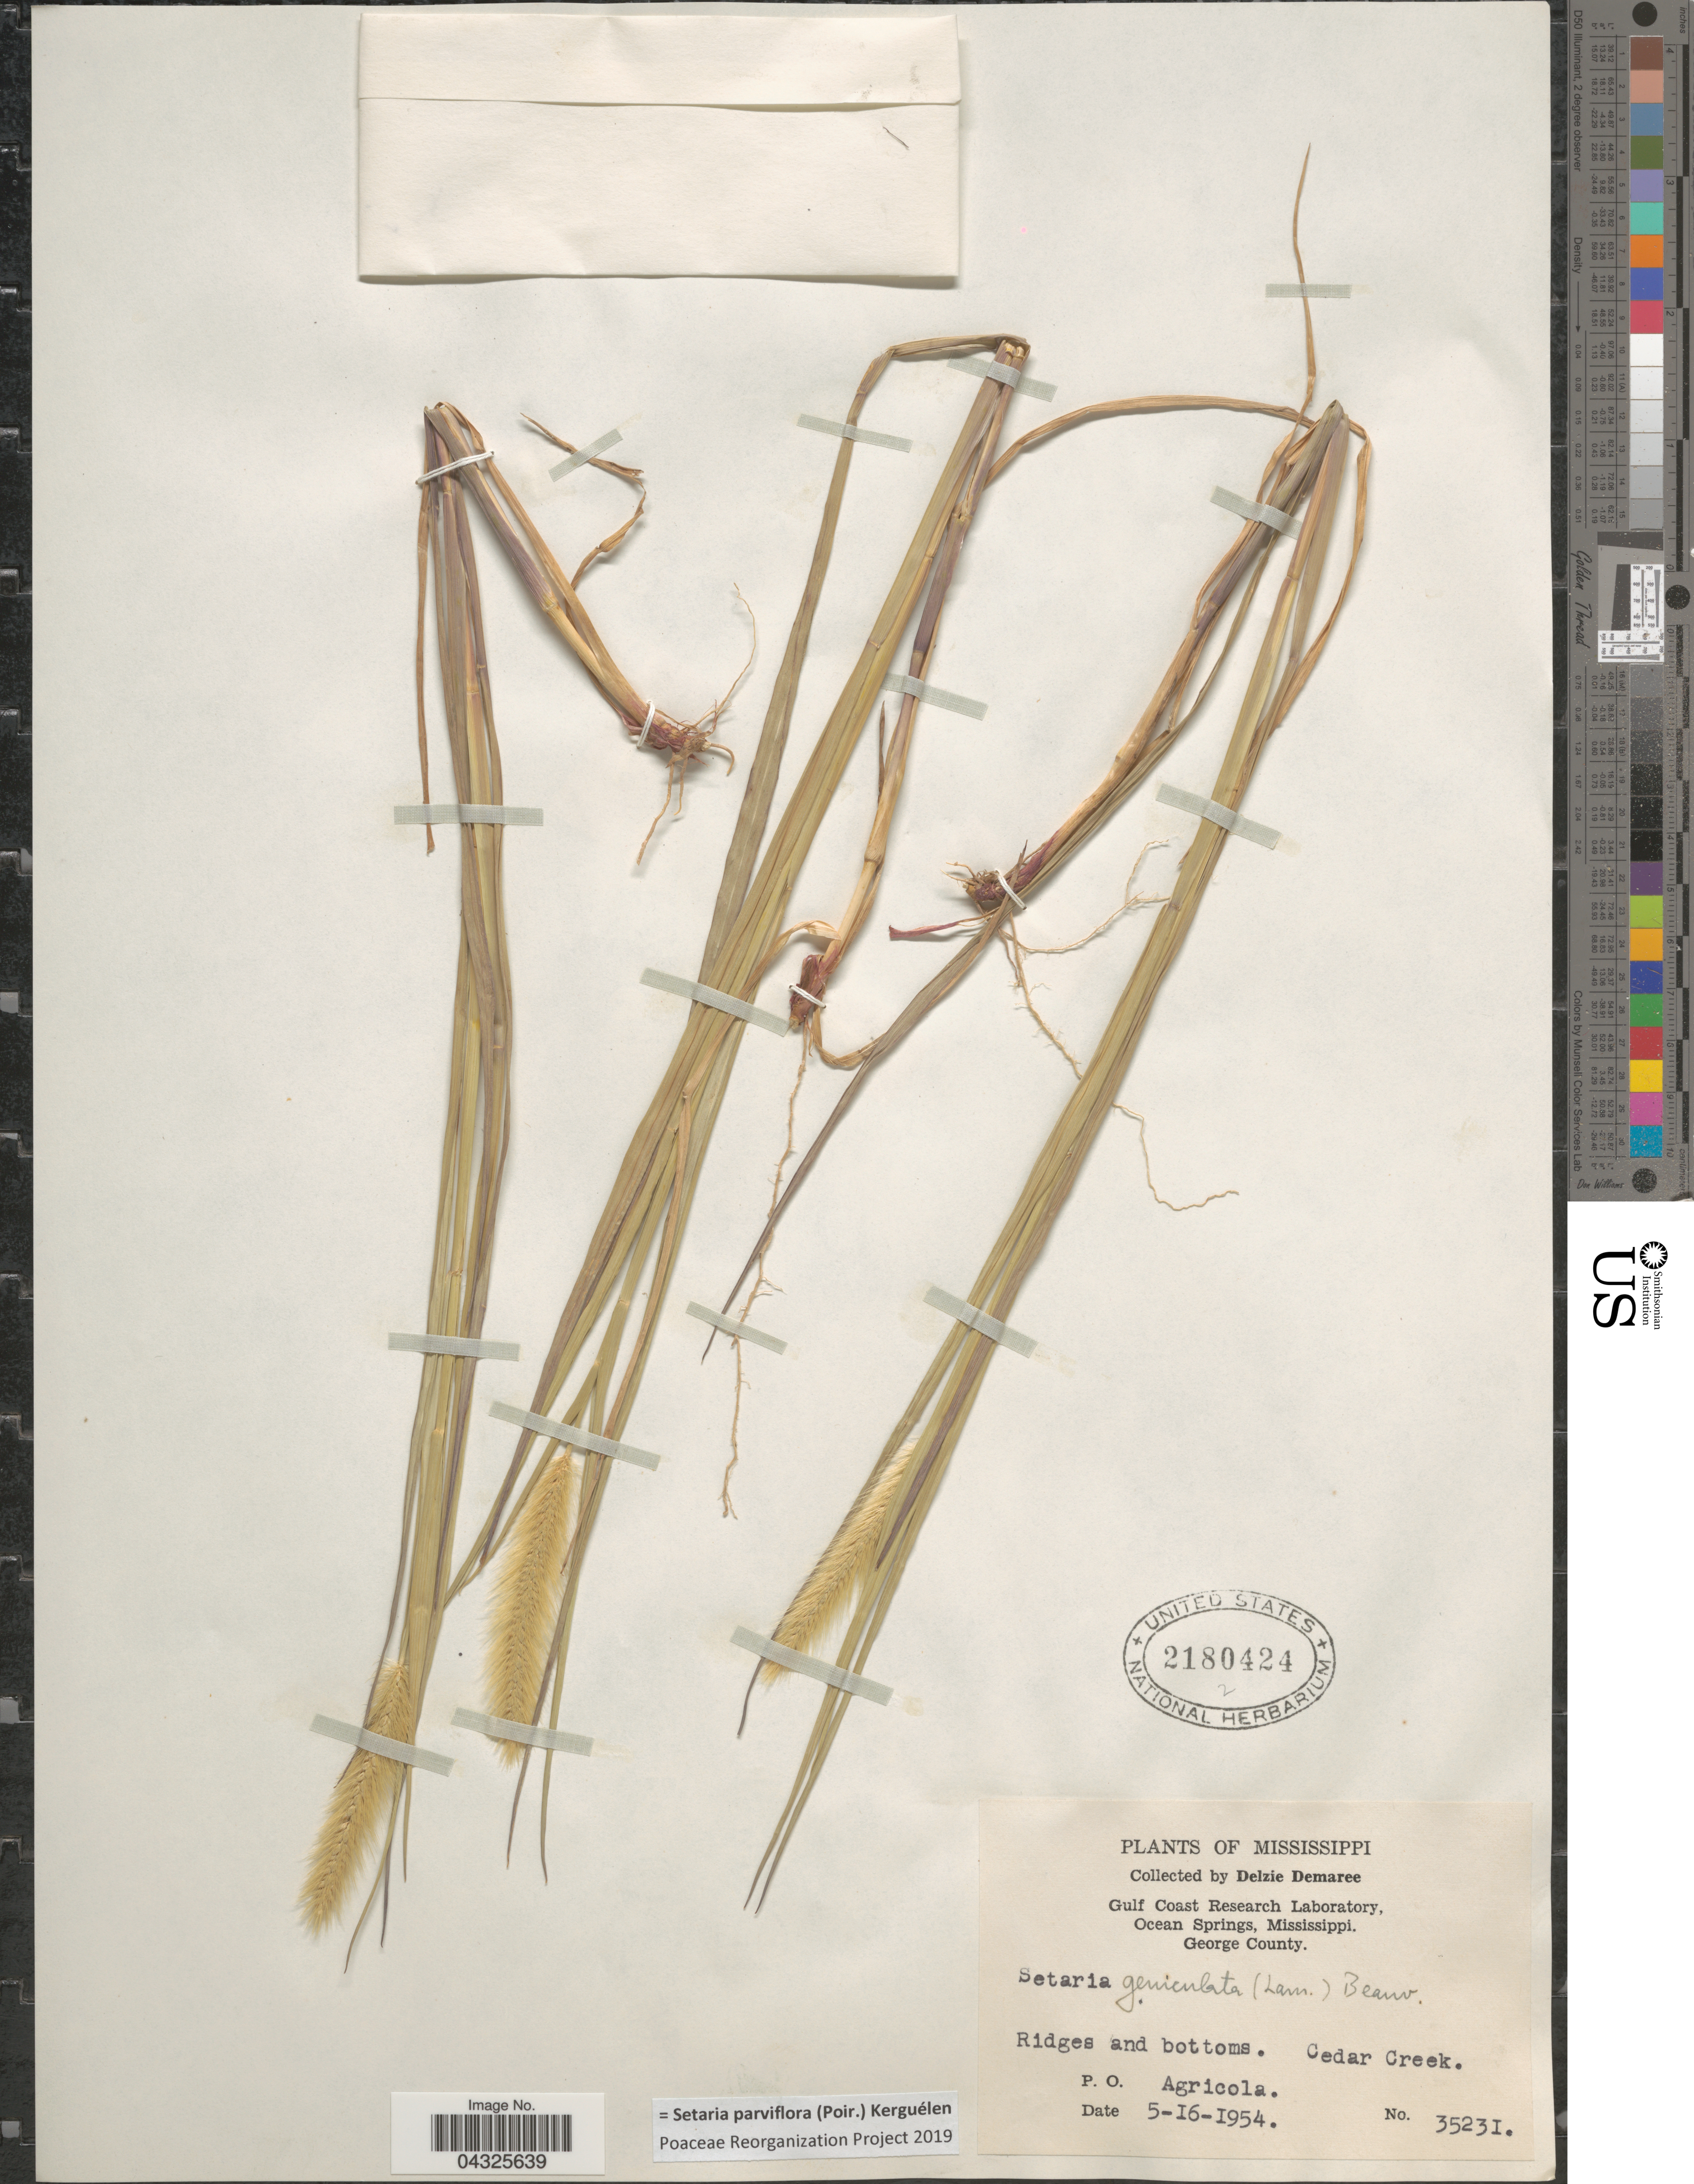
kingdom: Plantae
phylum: Tracheophyta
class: Liliopsida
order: Poales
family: Poaceae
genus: Setaria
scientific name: Setaria parviflora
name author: (Poir.) Kerguélen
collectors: D. Demaree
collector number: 35231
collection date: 1954-05-16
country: United States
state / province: Mississippi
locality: Gulf Coast Research Laboratory. George County. P.O. Agricola. Cedar Creek.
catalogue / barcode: US 2180424